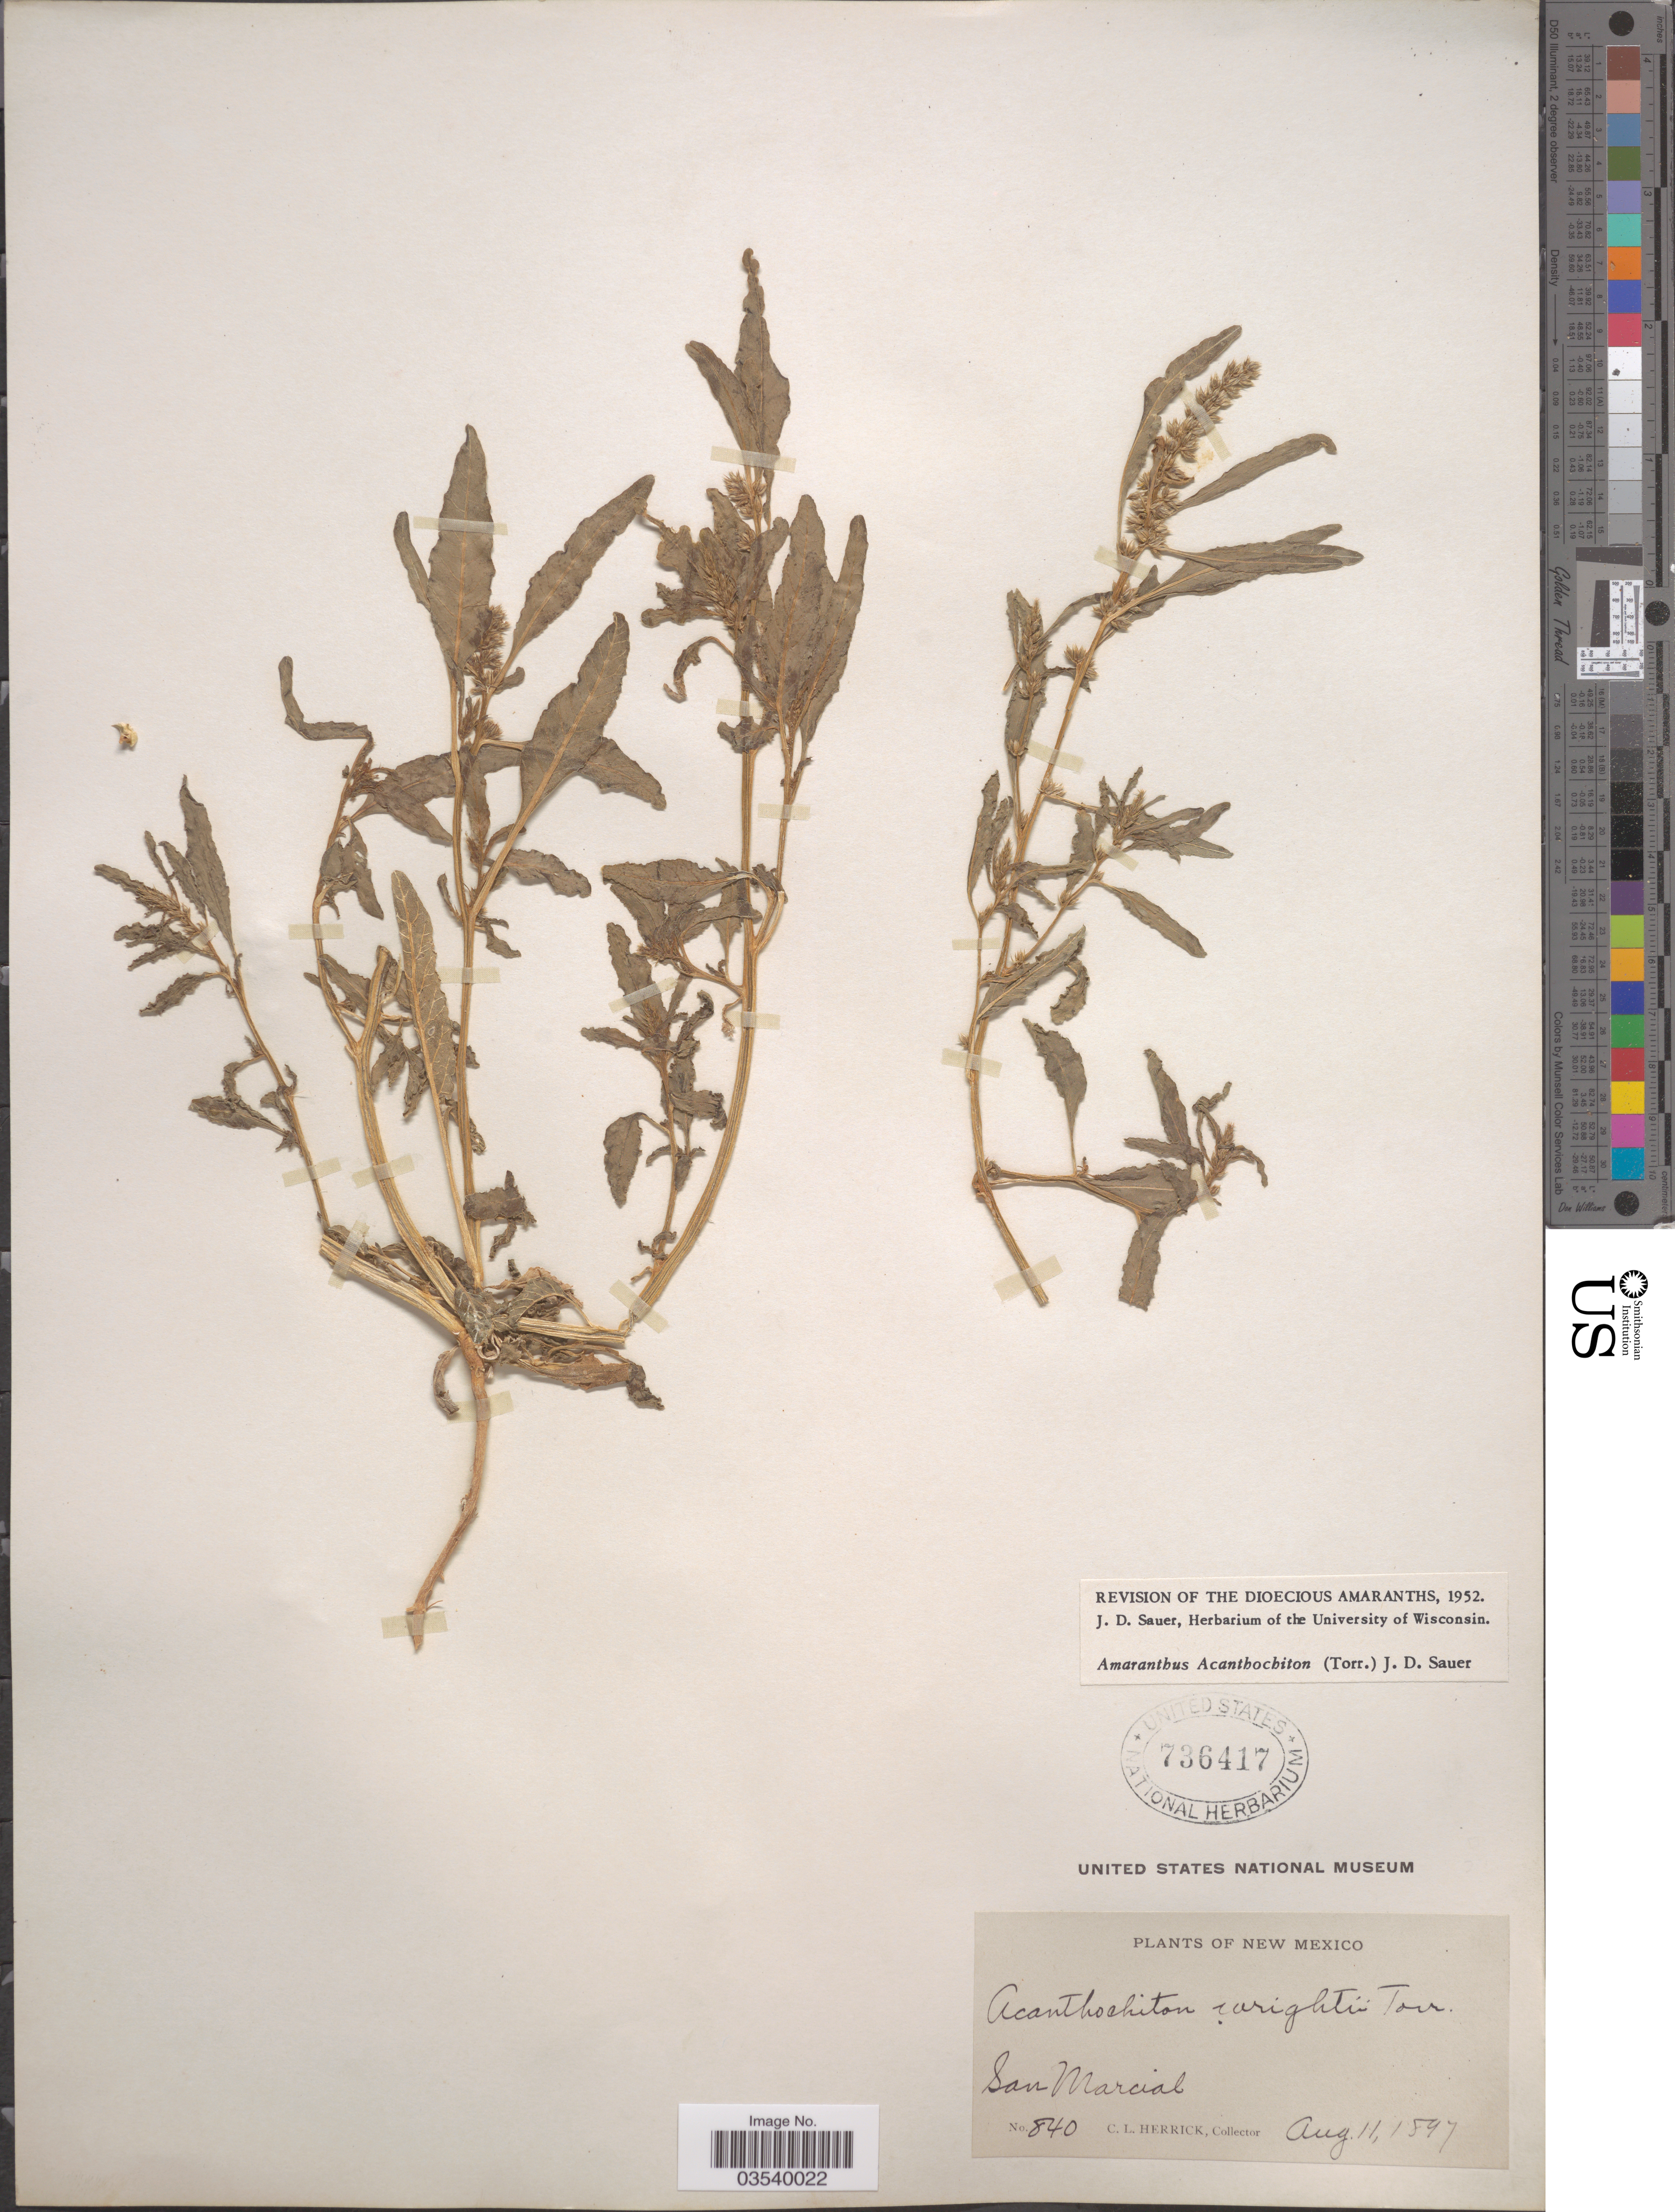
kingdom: Plantae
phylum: Tracheophyta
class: Magnoliopsida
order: Caryophyllales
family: Amaranthaceae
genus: Amaranthus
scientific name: Amaranthus acanthochiton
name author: J.D. Sauer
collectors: C. Herrick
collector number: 840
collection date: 1897-08-11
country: United States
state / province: New Mexico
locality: San Marcial.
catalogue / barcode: US 736417